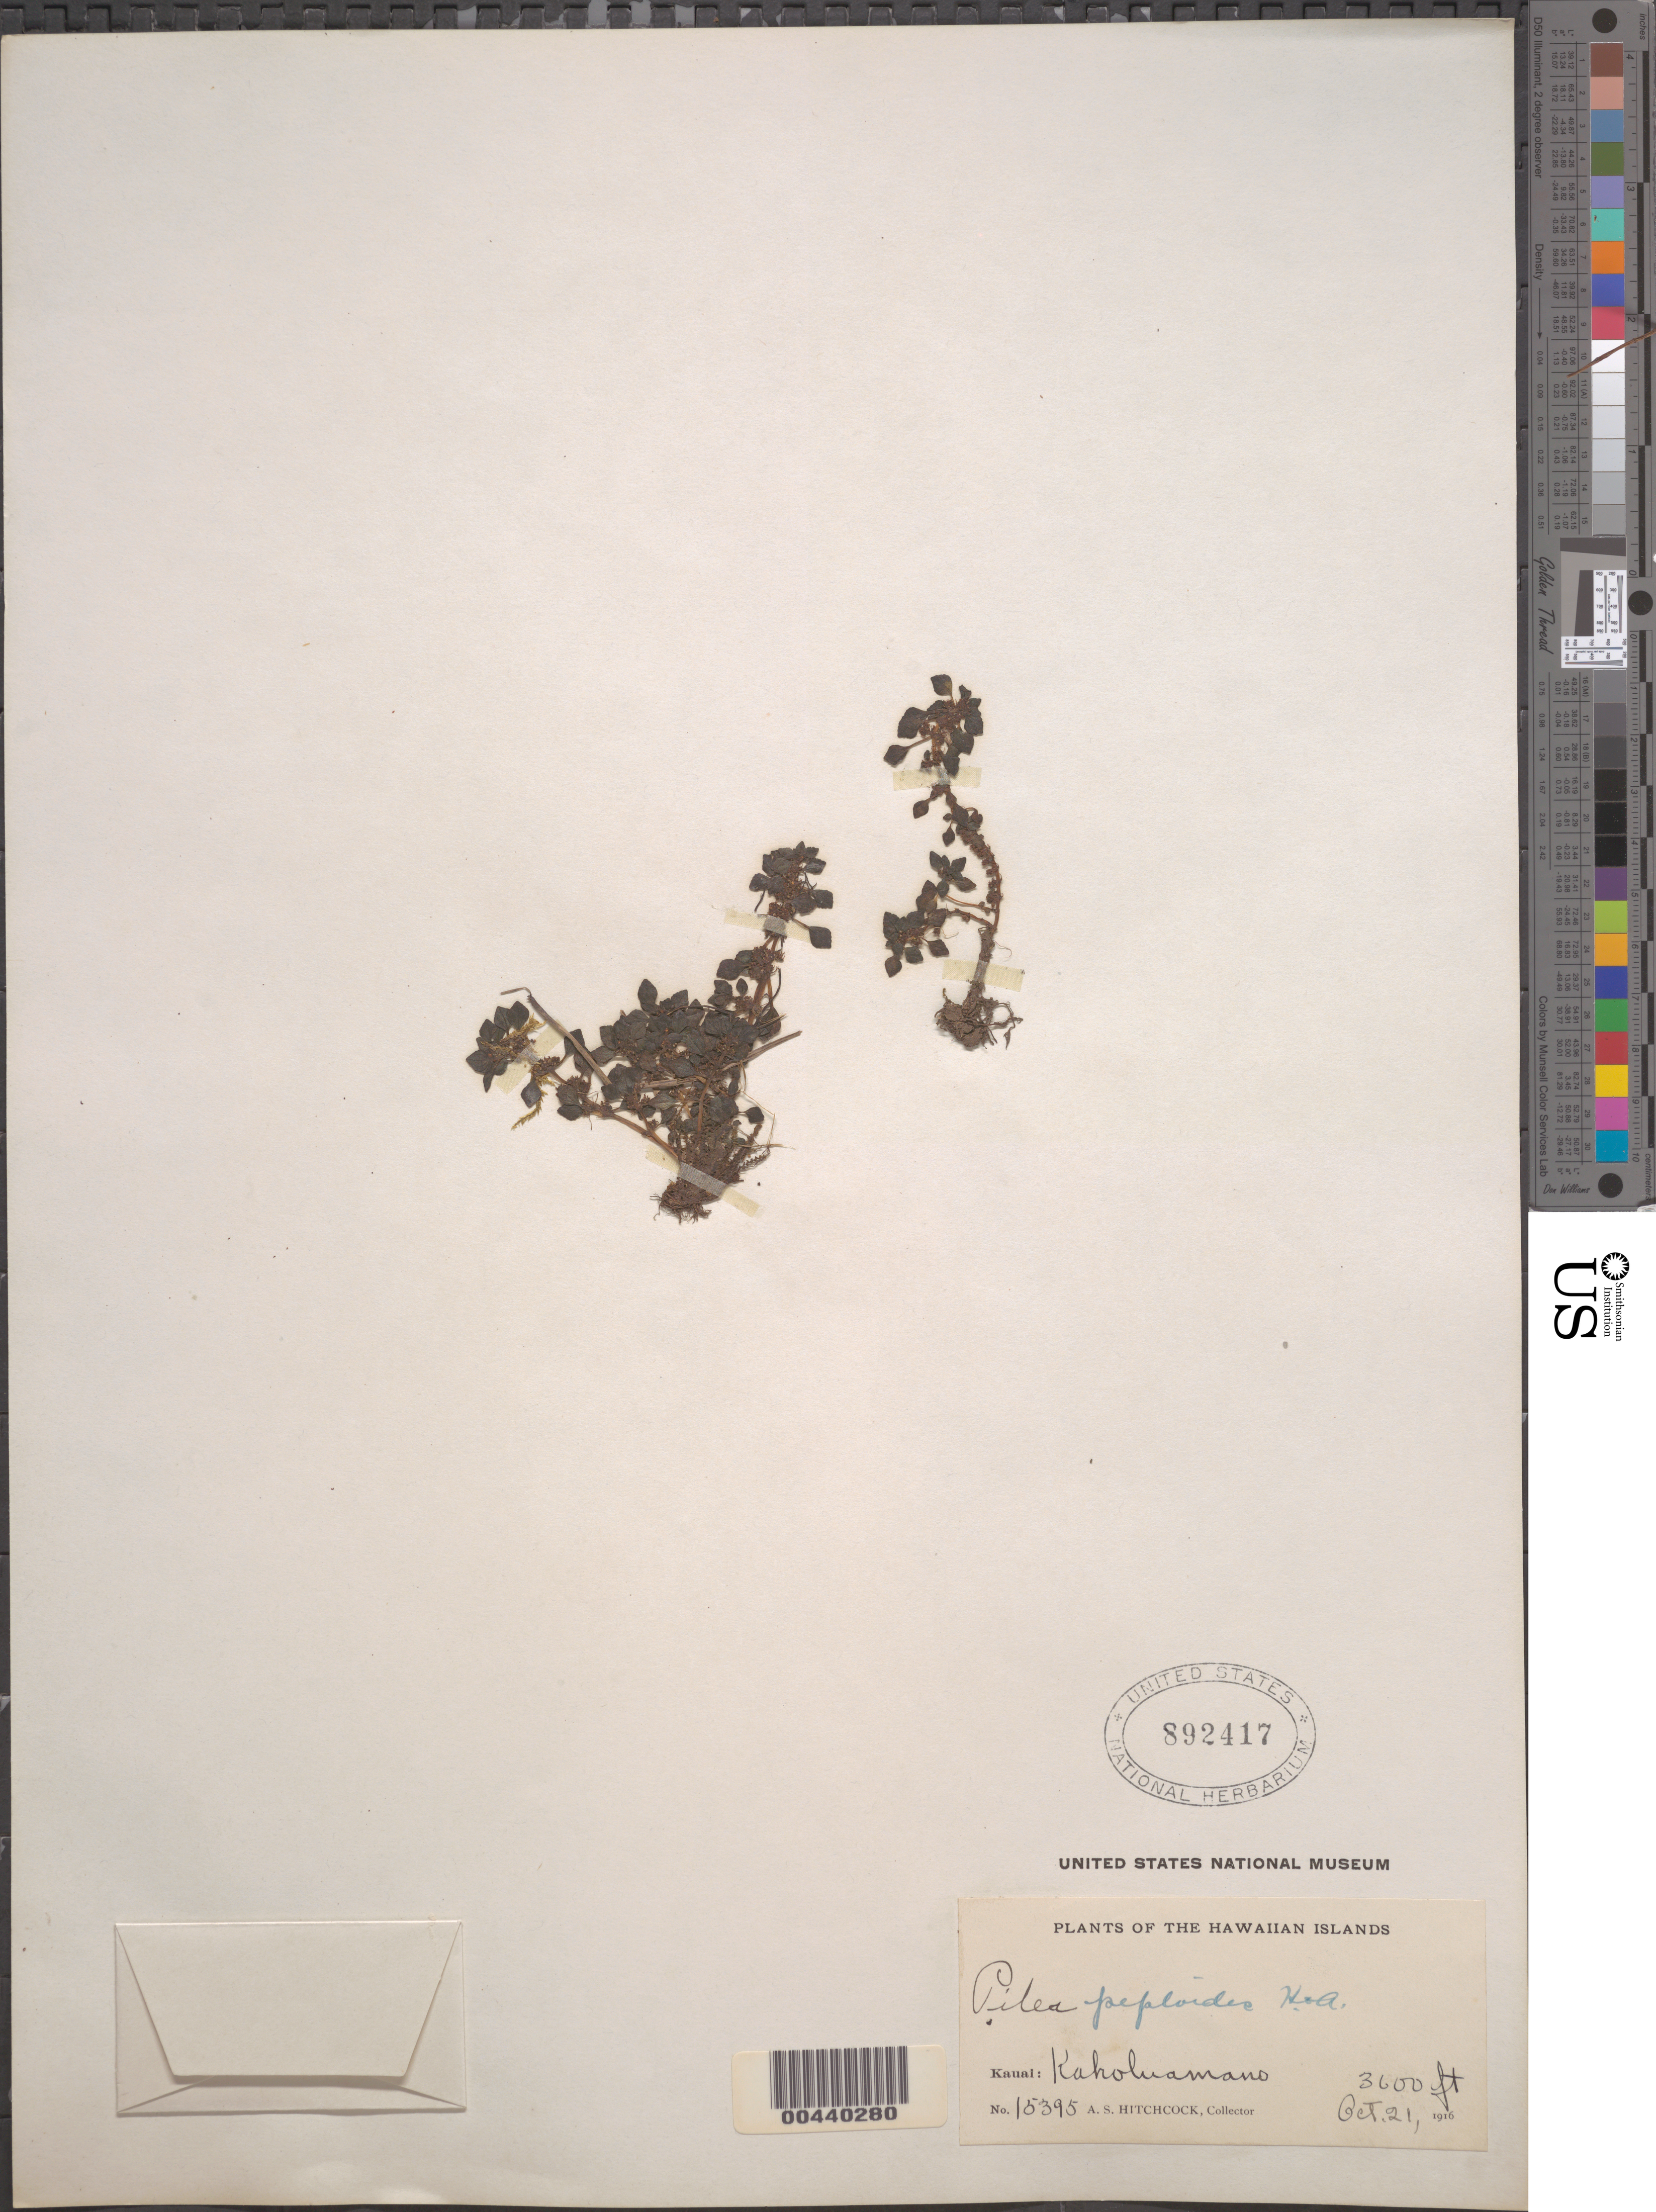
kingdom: Plantae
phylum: Tracheophyta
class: Magnoliopsida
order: Rosales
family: Urticaceae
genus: Pilea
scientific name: Pilea peploides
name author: (Gaudich.) Hook. & Arn.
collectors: A. S. Hitchcock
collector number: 15395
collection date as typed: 21 Oct 1916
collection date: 1916-10-21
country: United States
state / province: Hawaii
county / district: Kauai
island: Kaua'i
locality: Kaholuamano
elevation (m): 1097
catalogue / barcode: US 892417